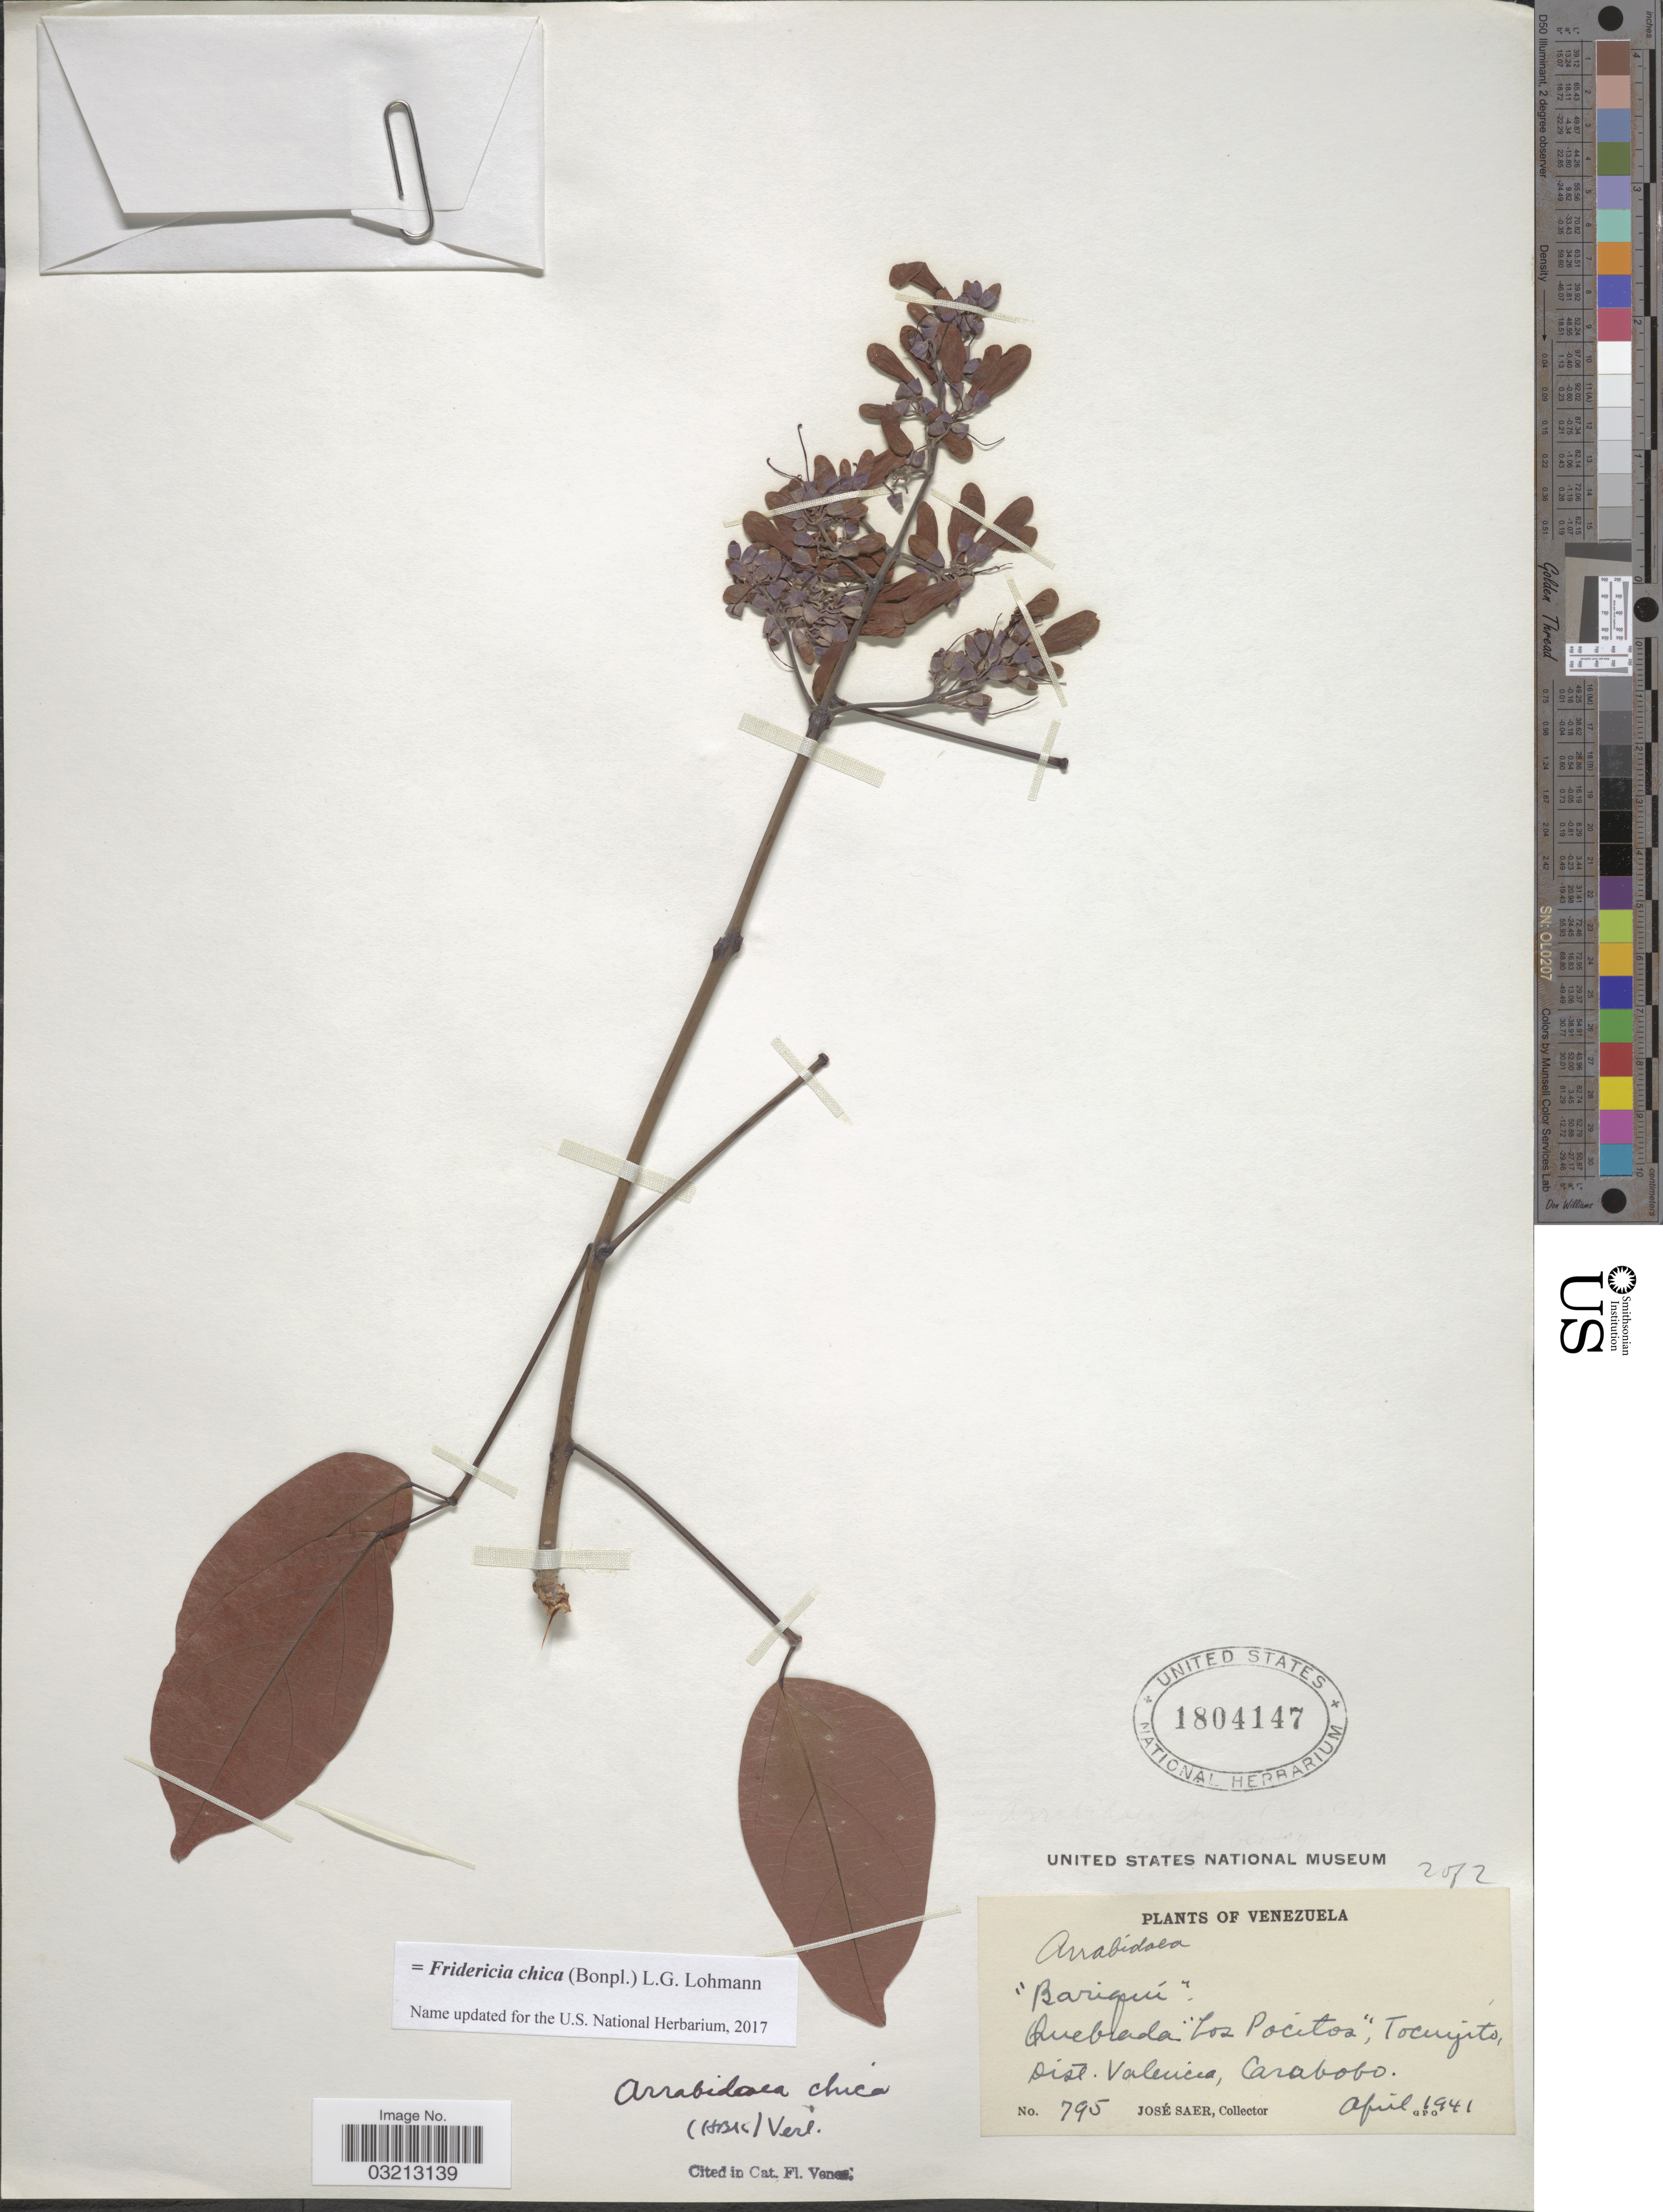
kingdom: Plantae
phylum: Tracheophyta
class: Magnoliopsida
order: Lamiales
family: Bignoniaceae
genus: Fridericia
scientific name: Fridericia chica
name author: (Bonpl.) L.G. Lohmann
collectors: J. Saer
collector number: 795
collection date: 1941-04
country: Venezuela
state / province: Carabobo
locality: Quebrada "Los Pocitos", Tocuyito, Dist. Valencia.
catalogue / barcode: US 1804147